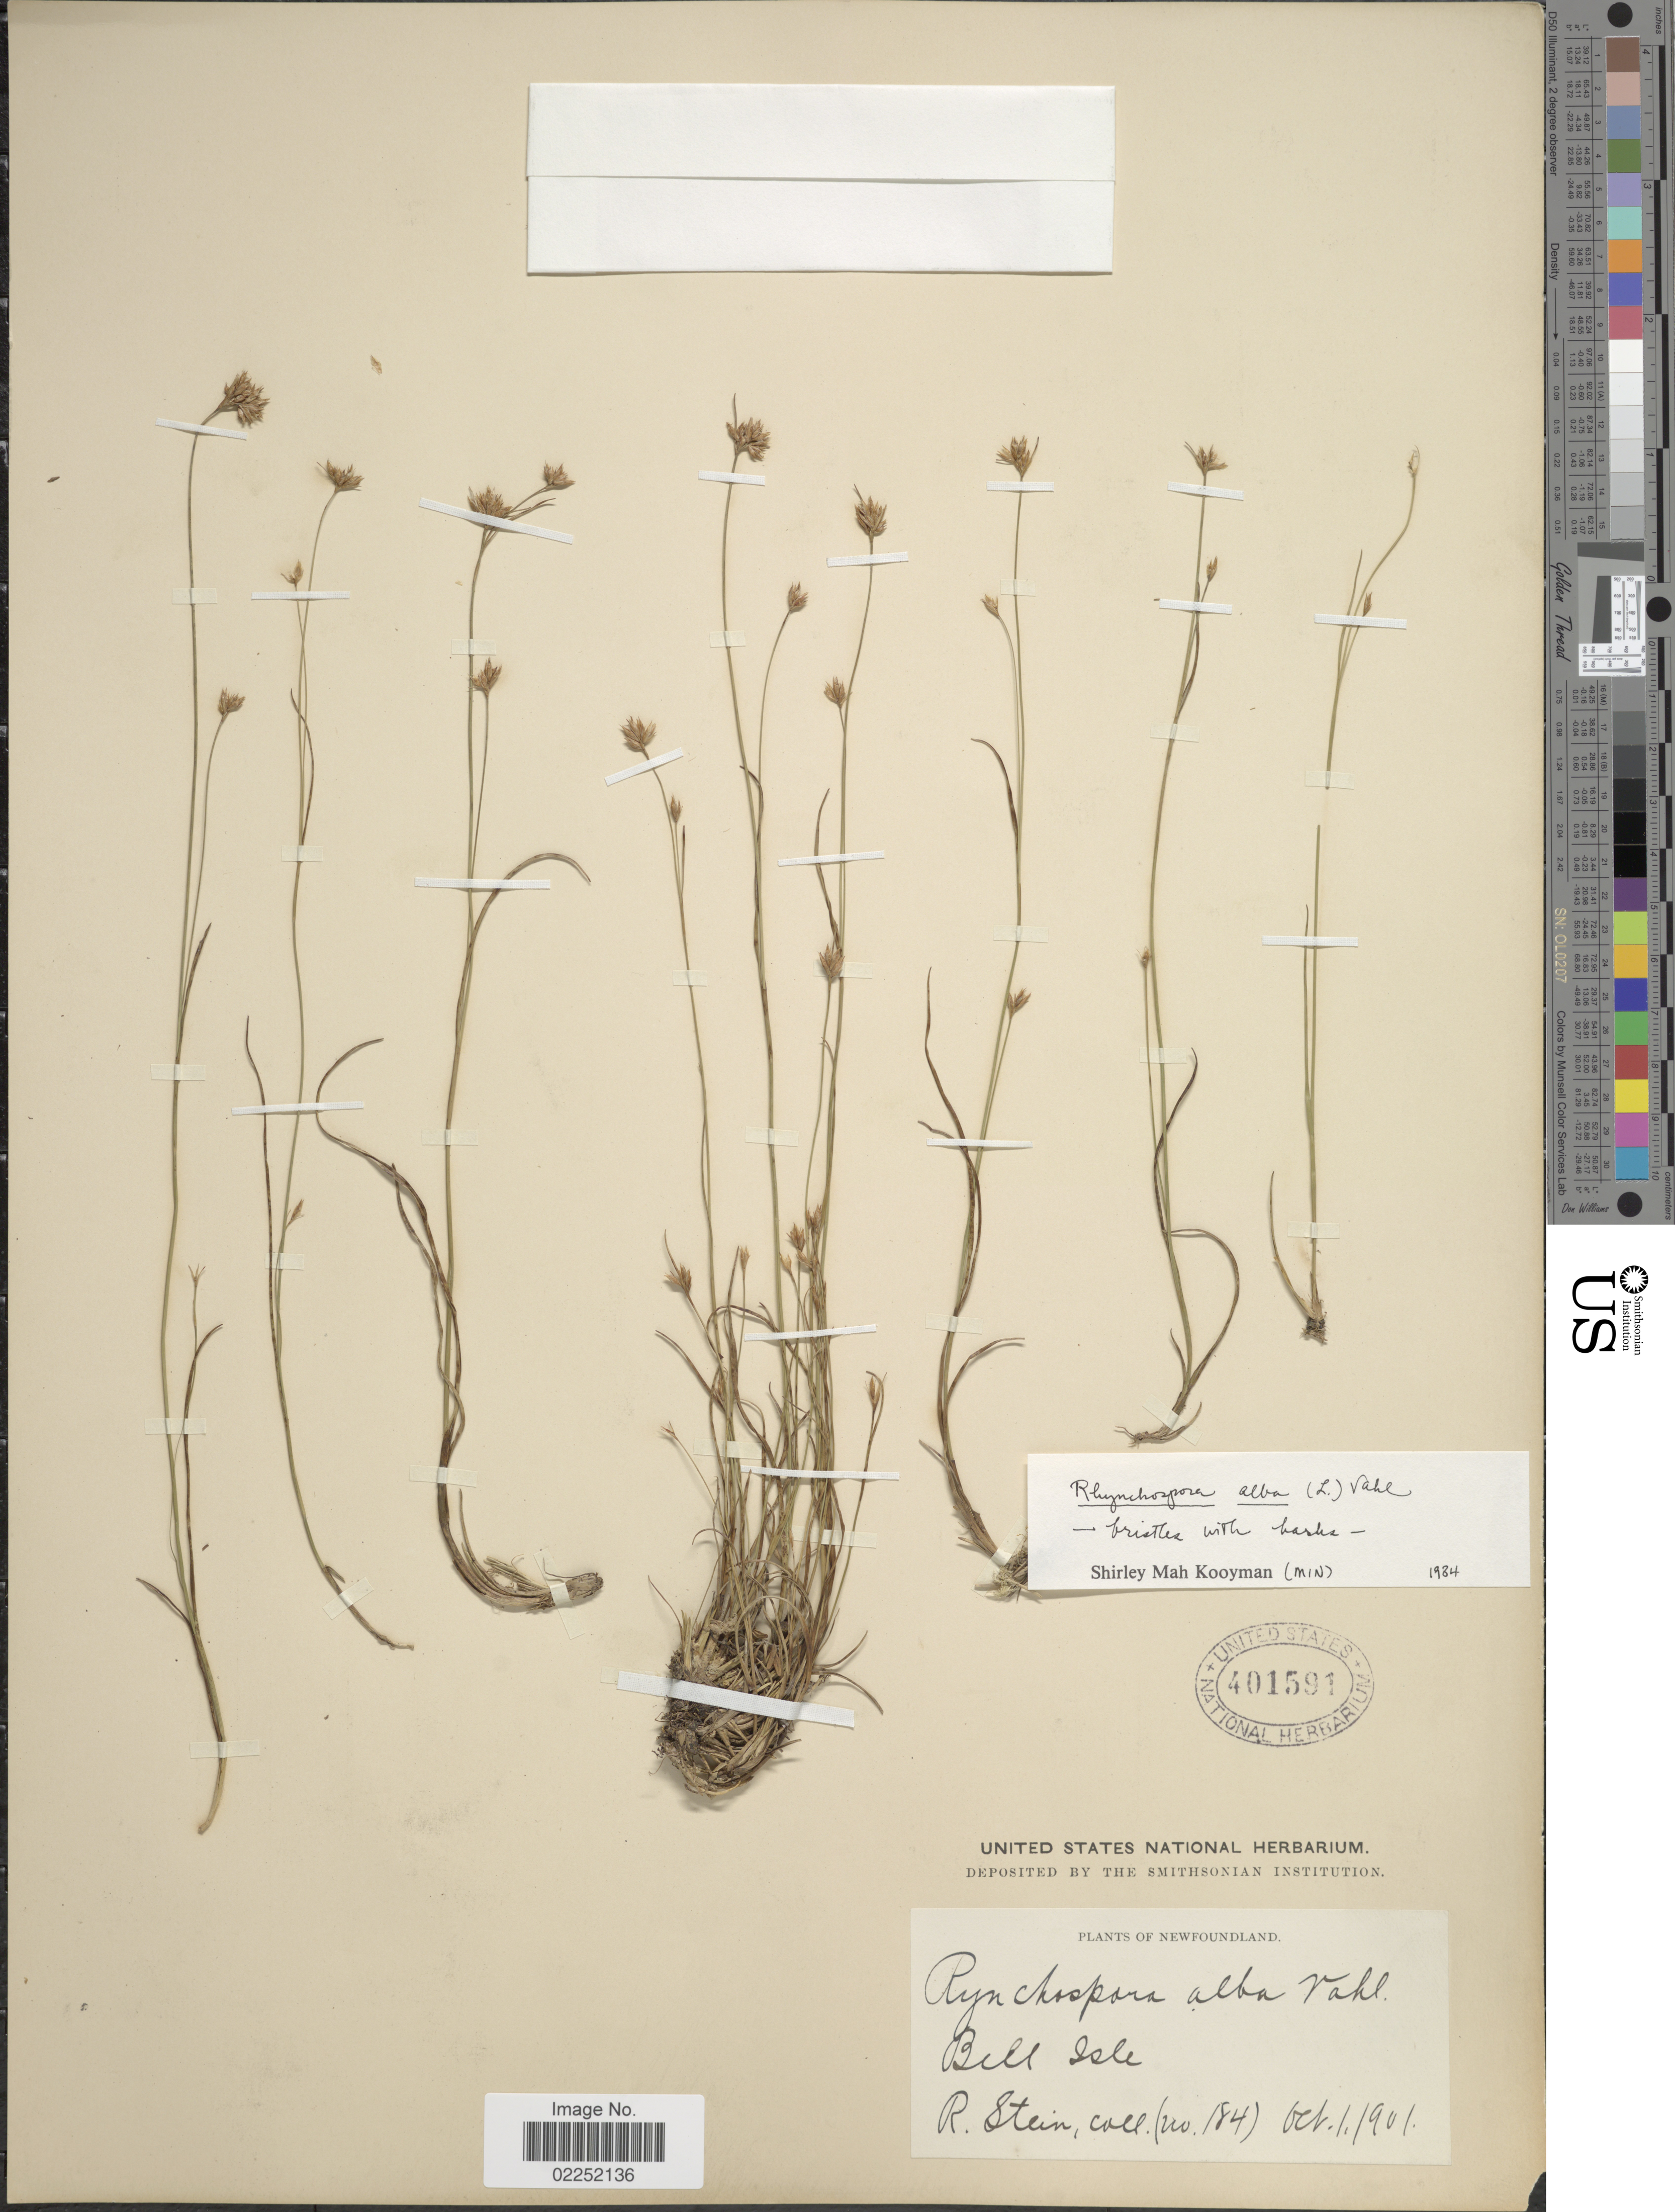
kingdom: Plantae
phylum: Tracheophyta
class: Liliopsida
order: Poales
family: Cyperaceae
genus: Rhynchospora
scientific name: Rhynchospora alba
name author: (L.) Vahl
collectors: R. Stein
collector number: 184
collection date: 1901-10-01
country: Canada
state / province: Newfoundland and Labrador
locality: Bell Isle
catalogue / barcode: US 401591